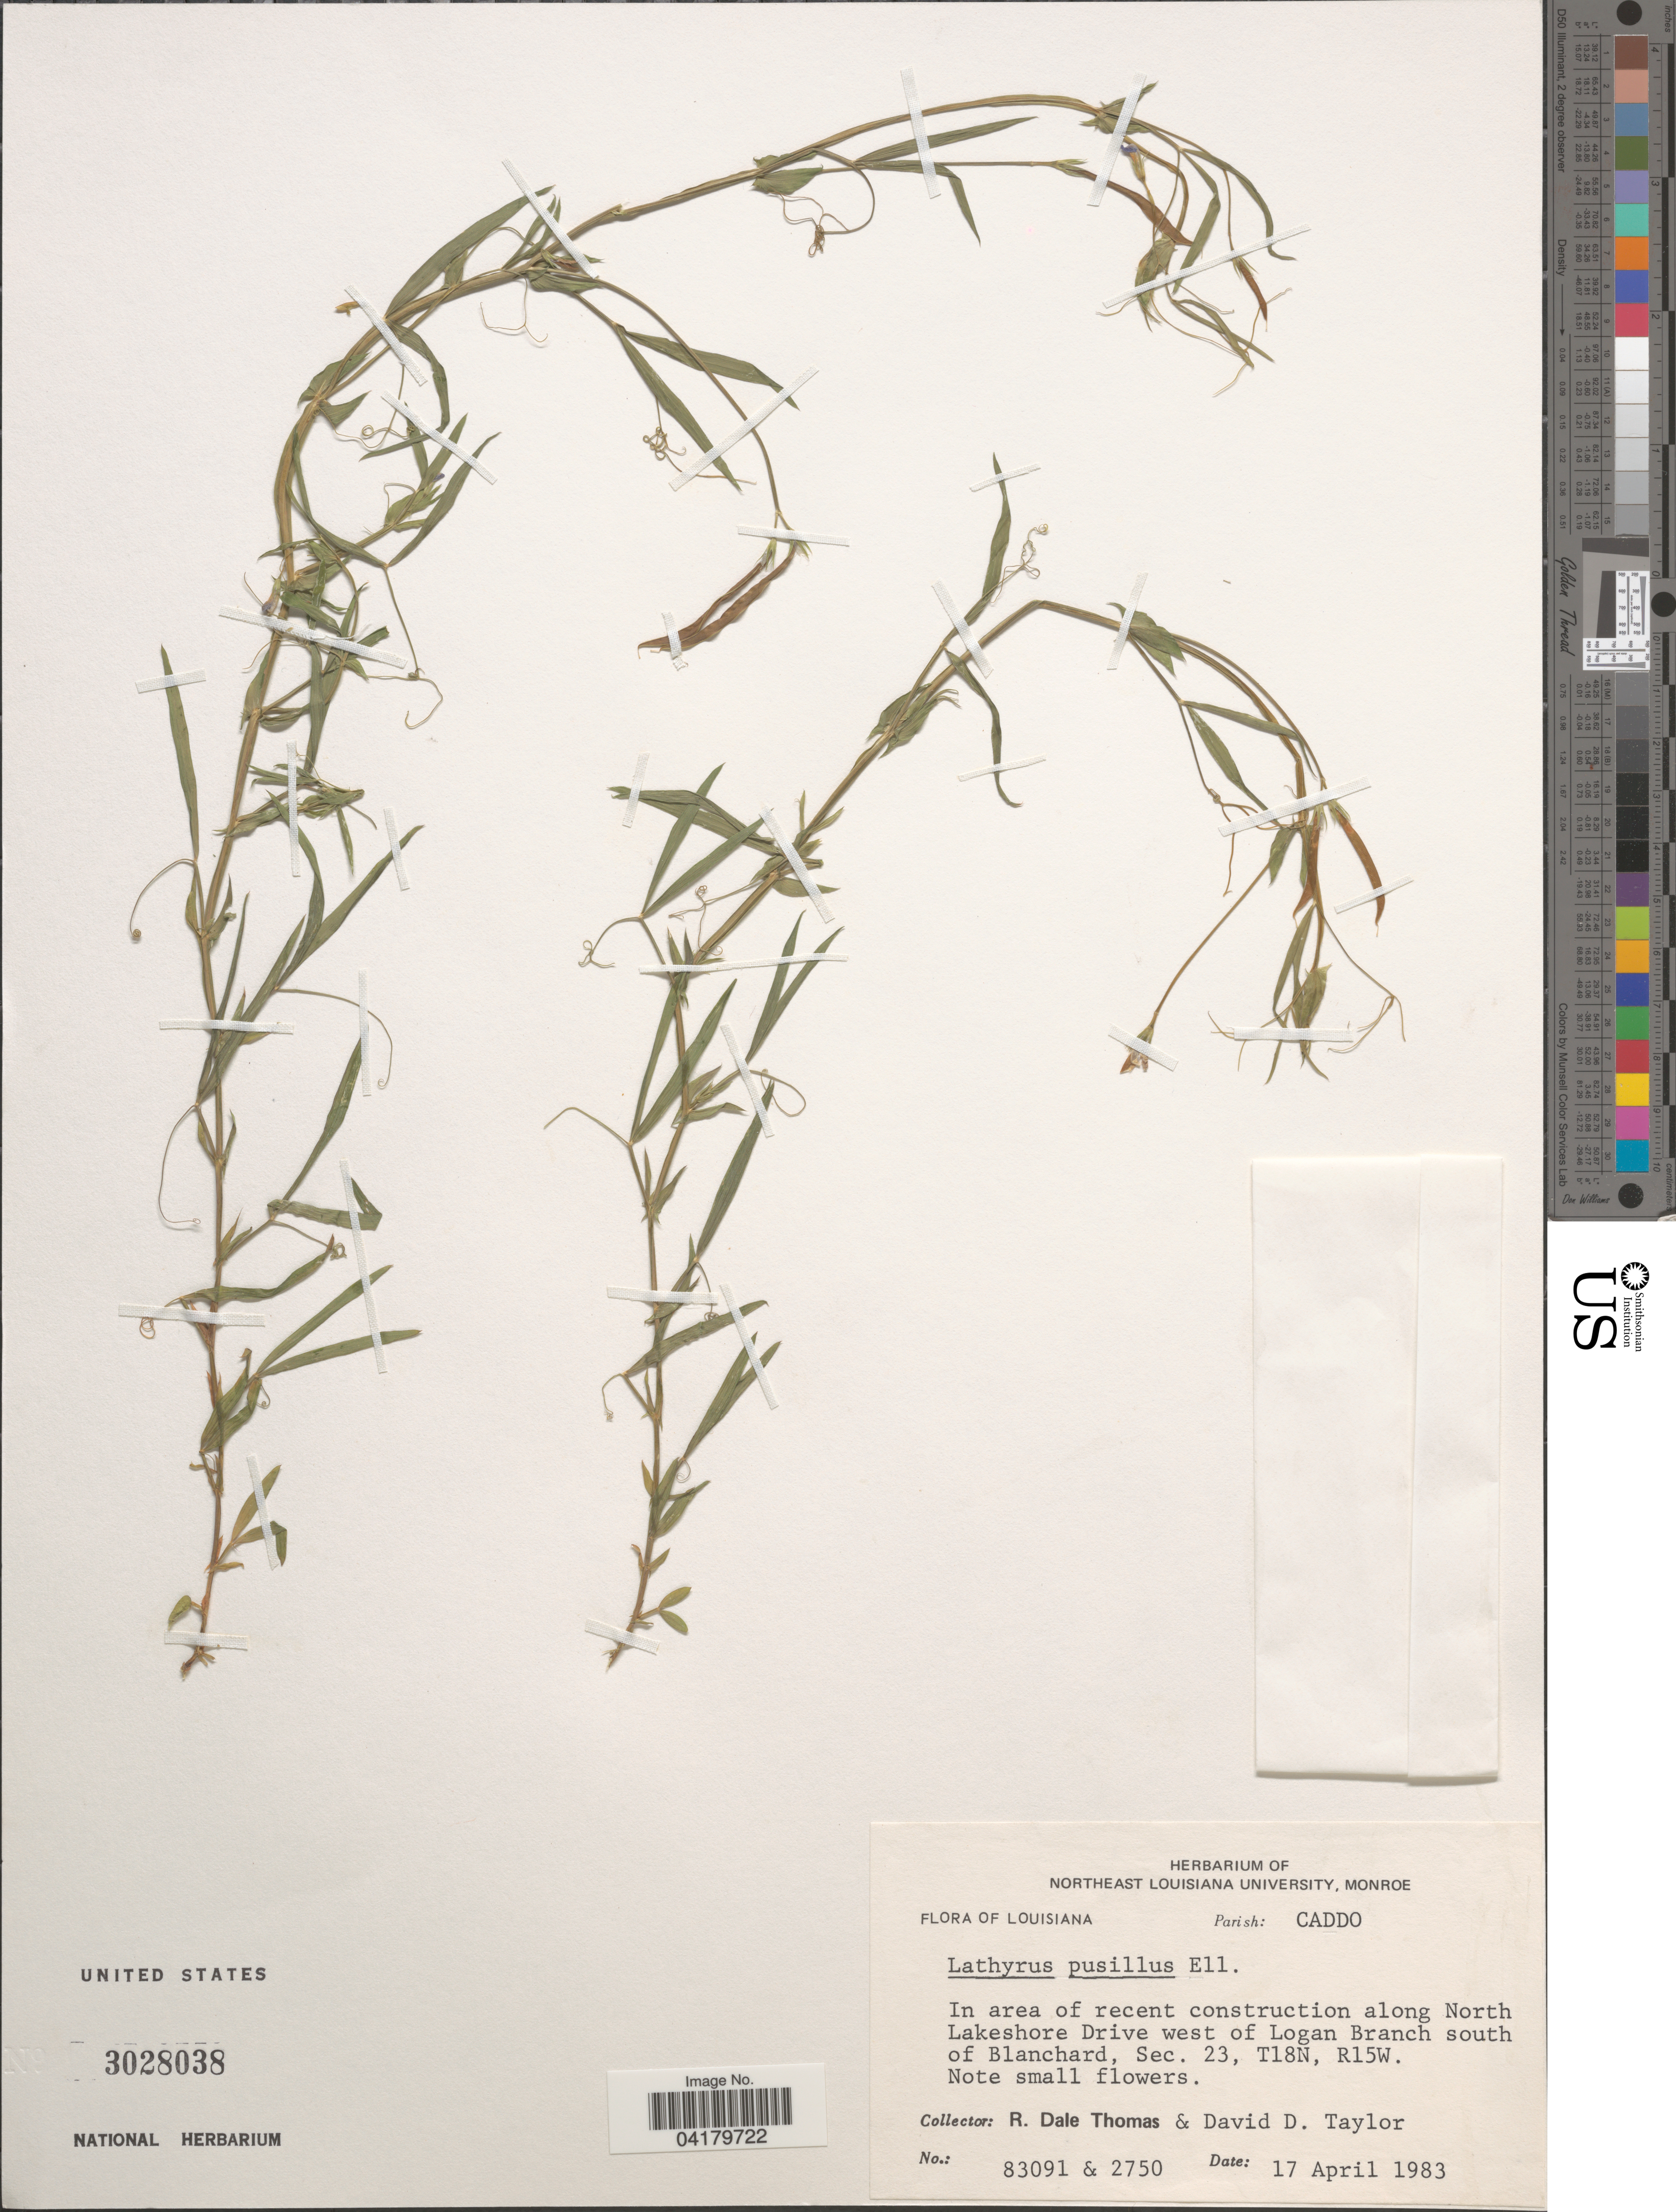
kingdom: Plantae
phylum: Tracheophyta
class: Magnoliopsida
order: Fabales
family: Fabaceae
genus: Lathyrus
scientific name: Lathyrus pusillus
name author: Elliott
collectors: R. Thomas & D. Taylor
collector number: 83091/2750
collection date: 1983-04-17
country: United States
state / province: Louisiana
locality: Parish: Caddo. In area of recent construction along North Lakeshore Drive west of Logan Branch south of Blanchard, Sec. 23, T18N, R15W.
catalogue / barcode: US 3028038